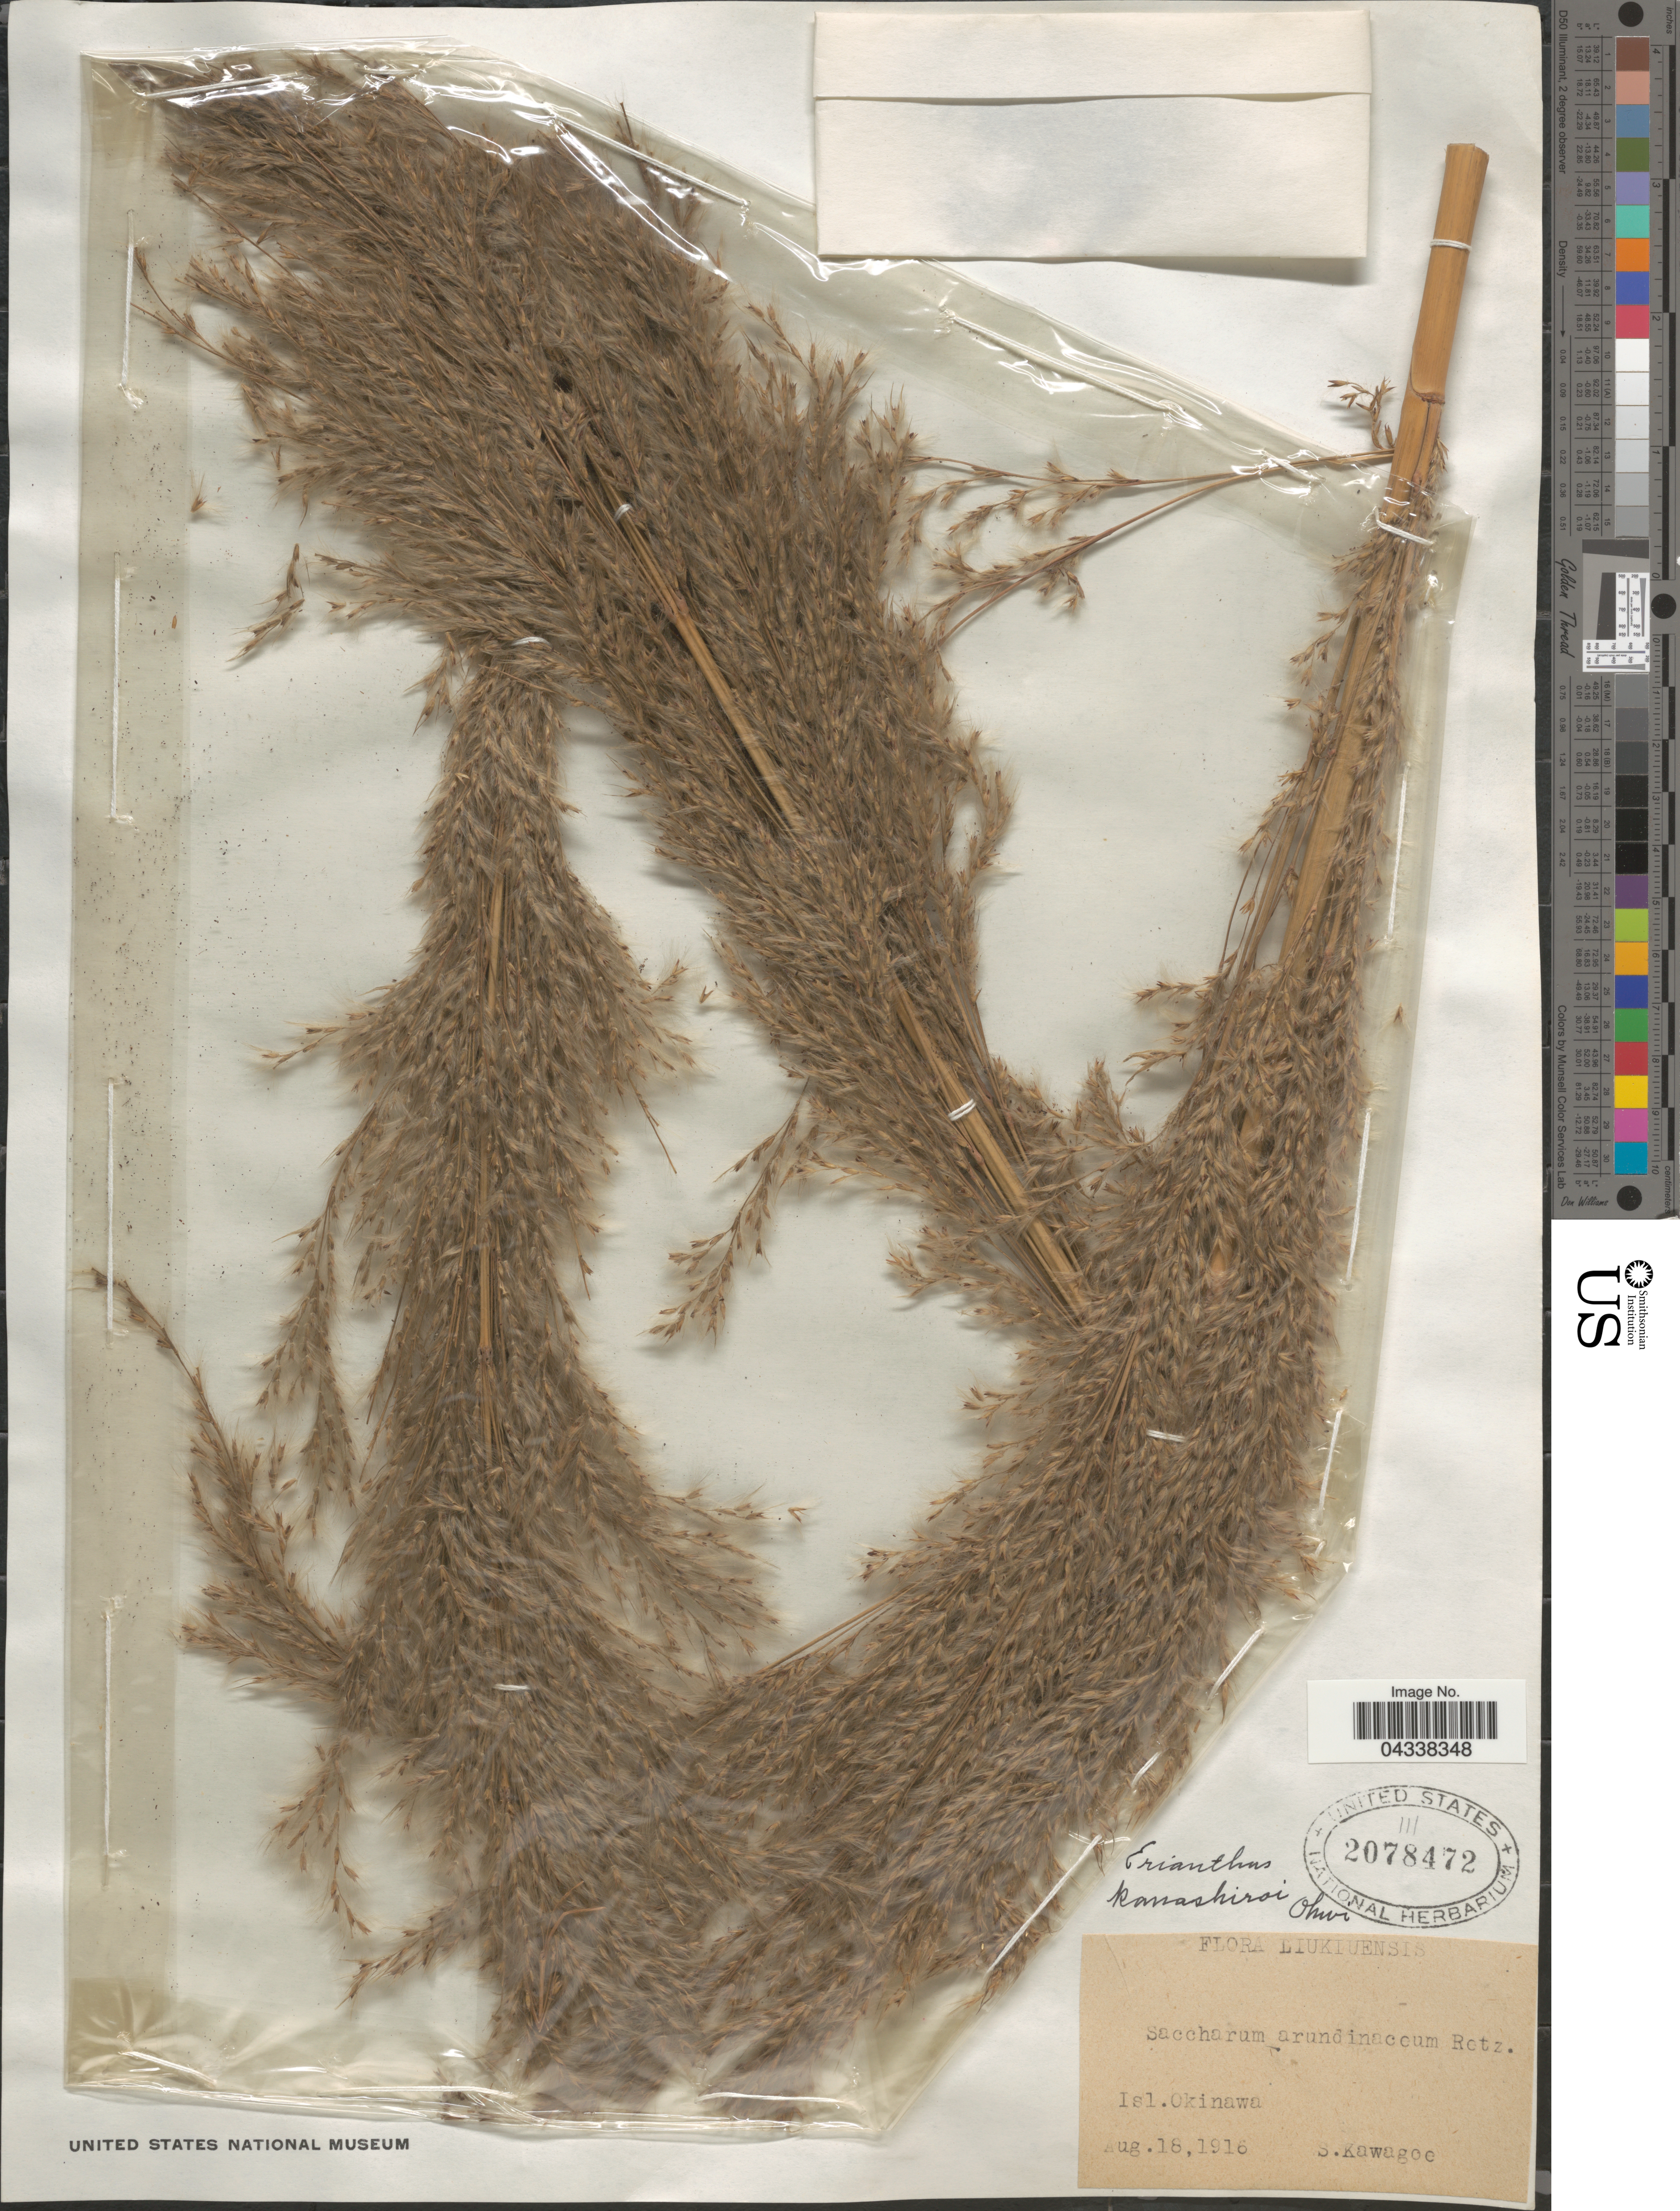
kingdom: Plantae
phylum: Tracheophyta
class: Liliopsida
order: Poales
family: Poaceae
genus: Saccharum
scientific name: Saccharum kanashiroi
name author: (Ohwi) Ohwi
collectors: S. Kawagoe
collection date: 1916-08-18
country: Japan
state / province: Okinawa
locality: Liukiuensis. Isl. Okinawa.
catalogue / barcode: US 2078472